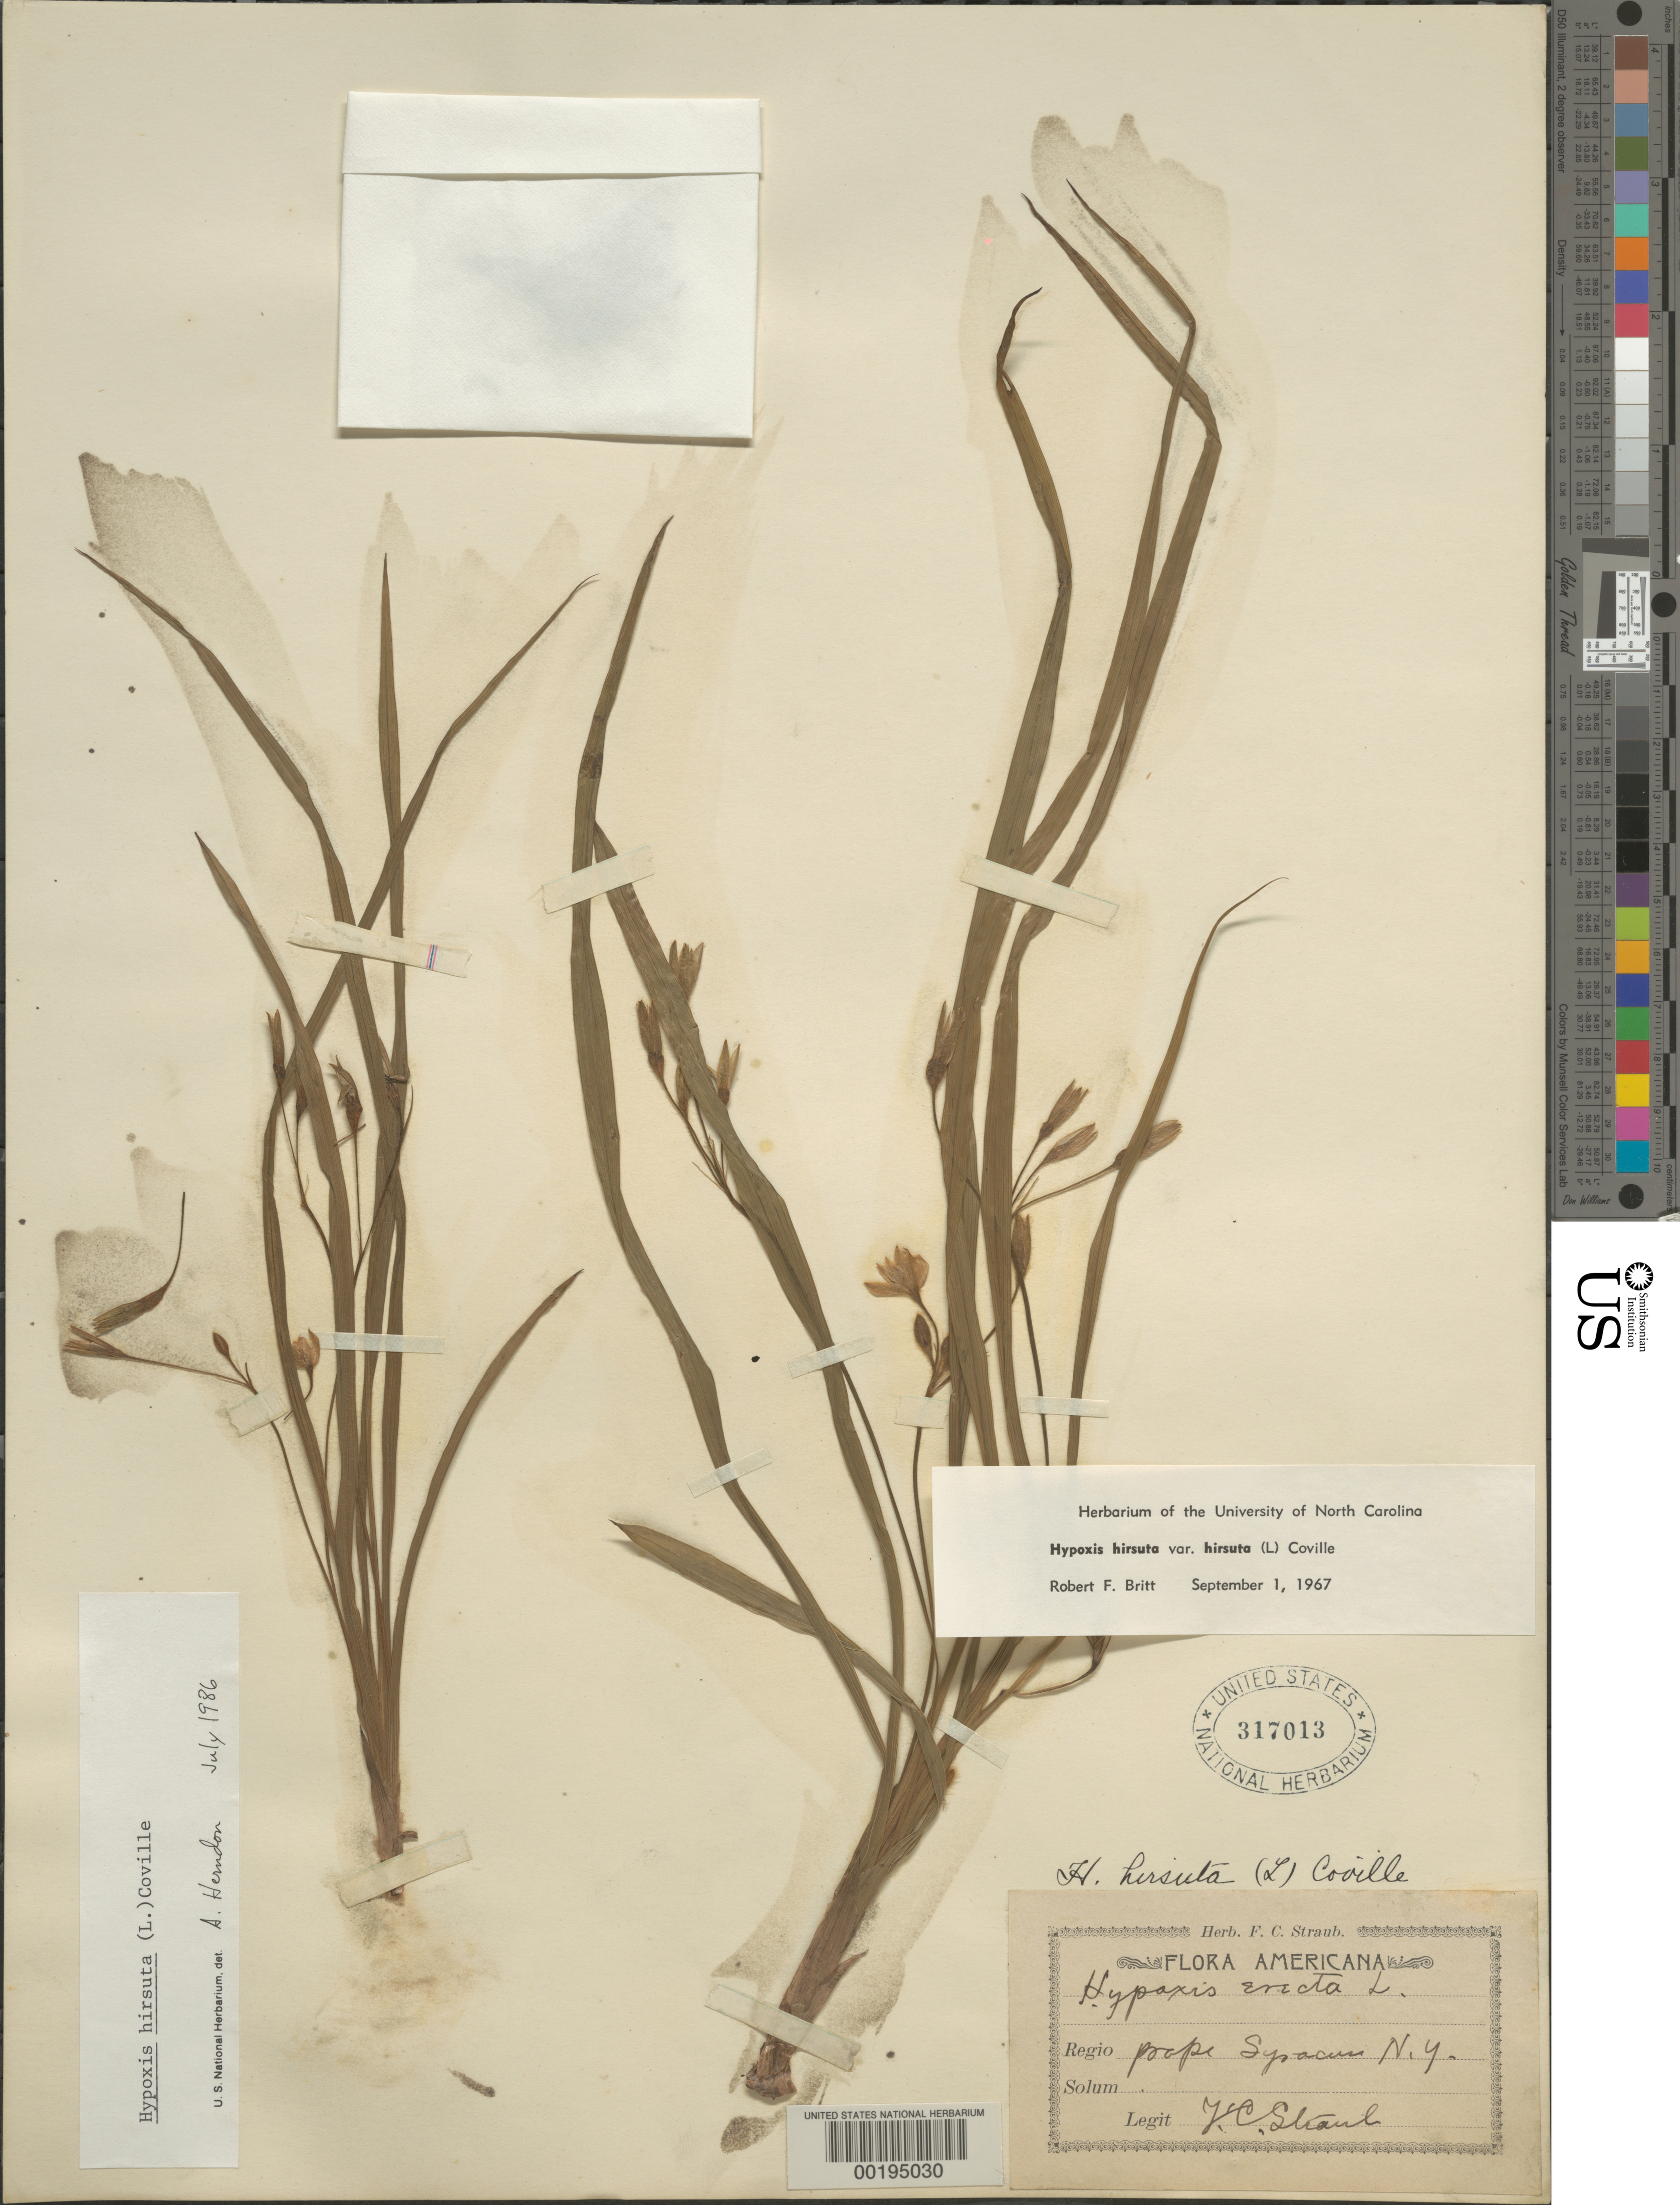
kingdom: Plantae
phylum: Tracheophyta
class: Liliopsida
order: Asparagales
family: Hypoxidaceae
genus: Hypoxis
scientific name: Hypoxis hirsuta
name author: (L.) Coville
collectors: F. Straub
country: United States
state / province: New York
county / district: Onondaga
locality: Syracuse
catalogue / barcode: US 317013